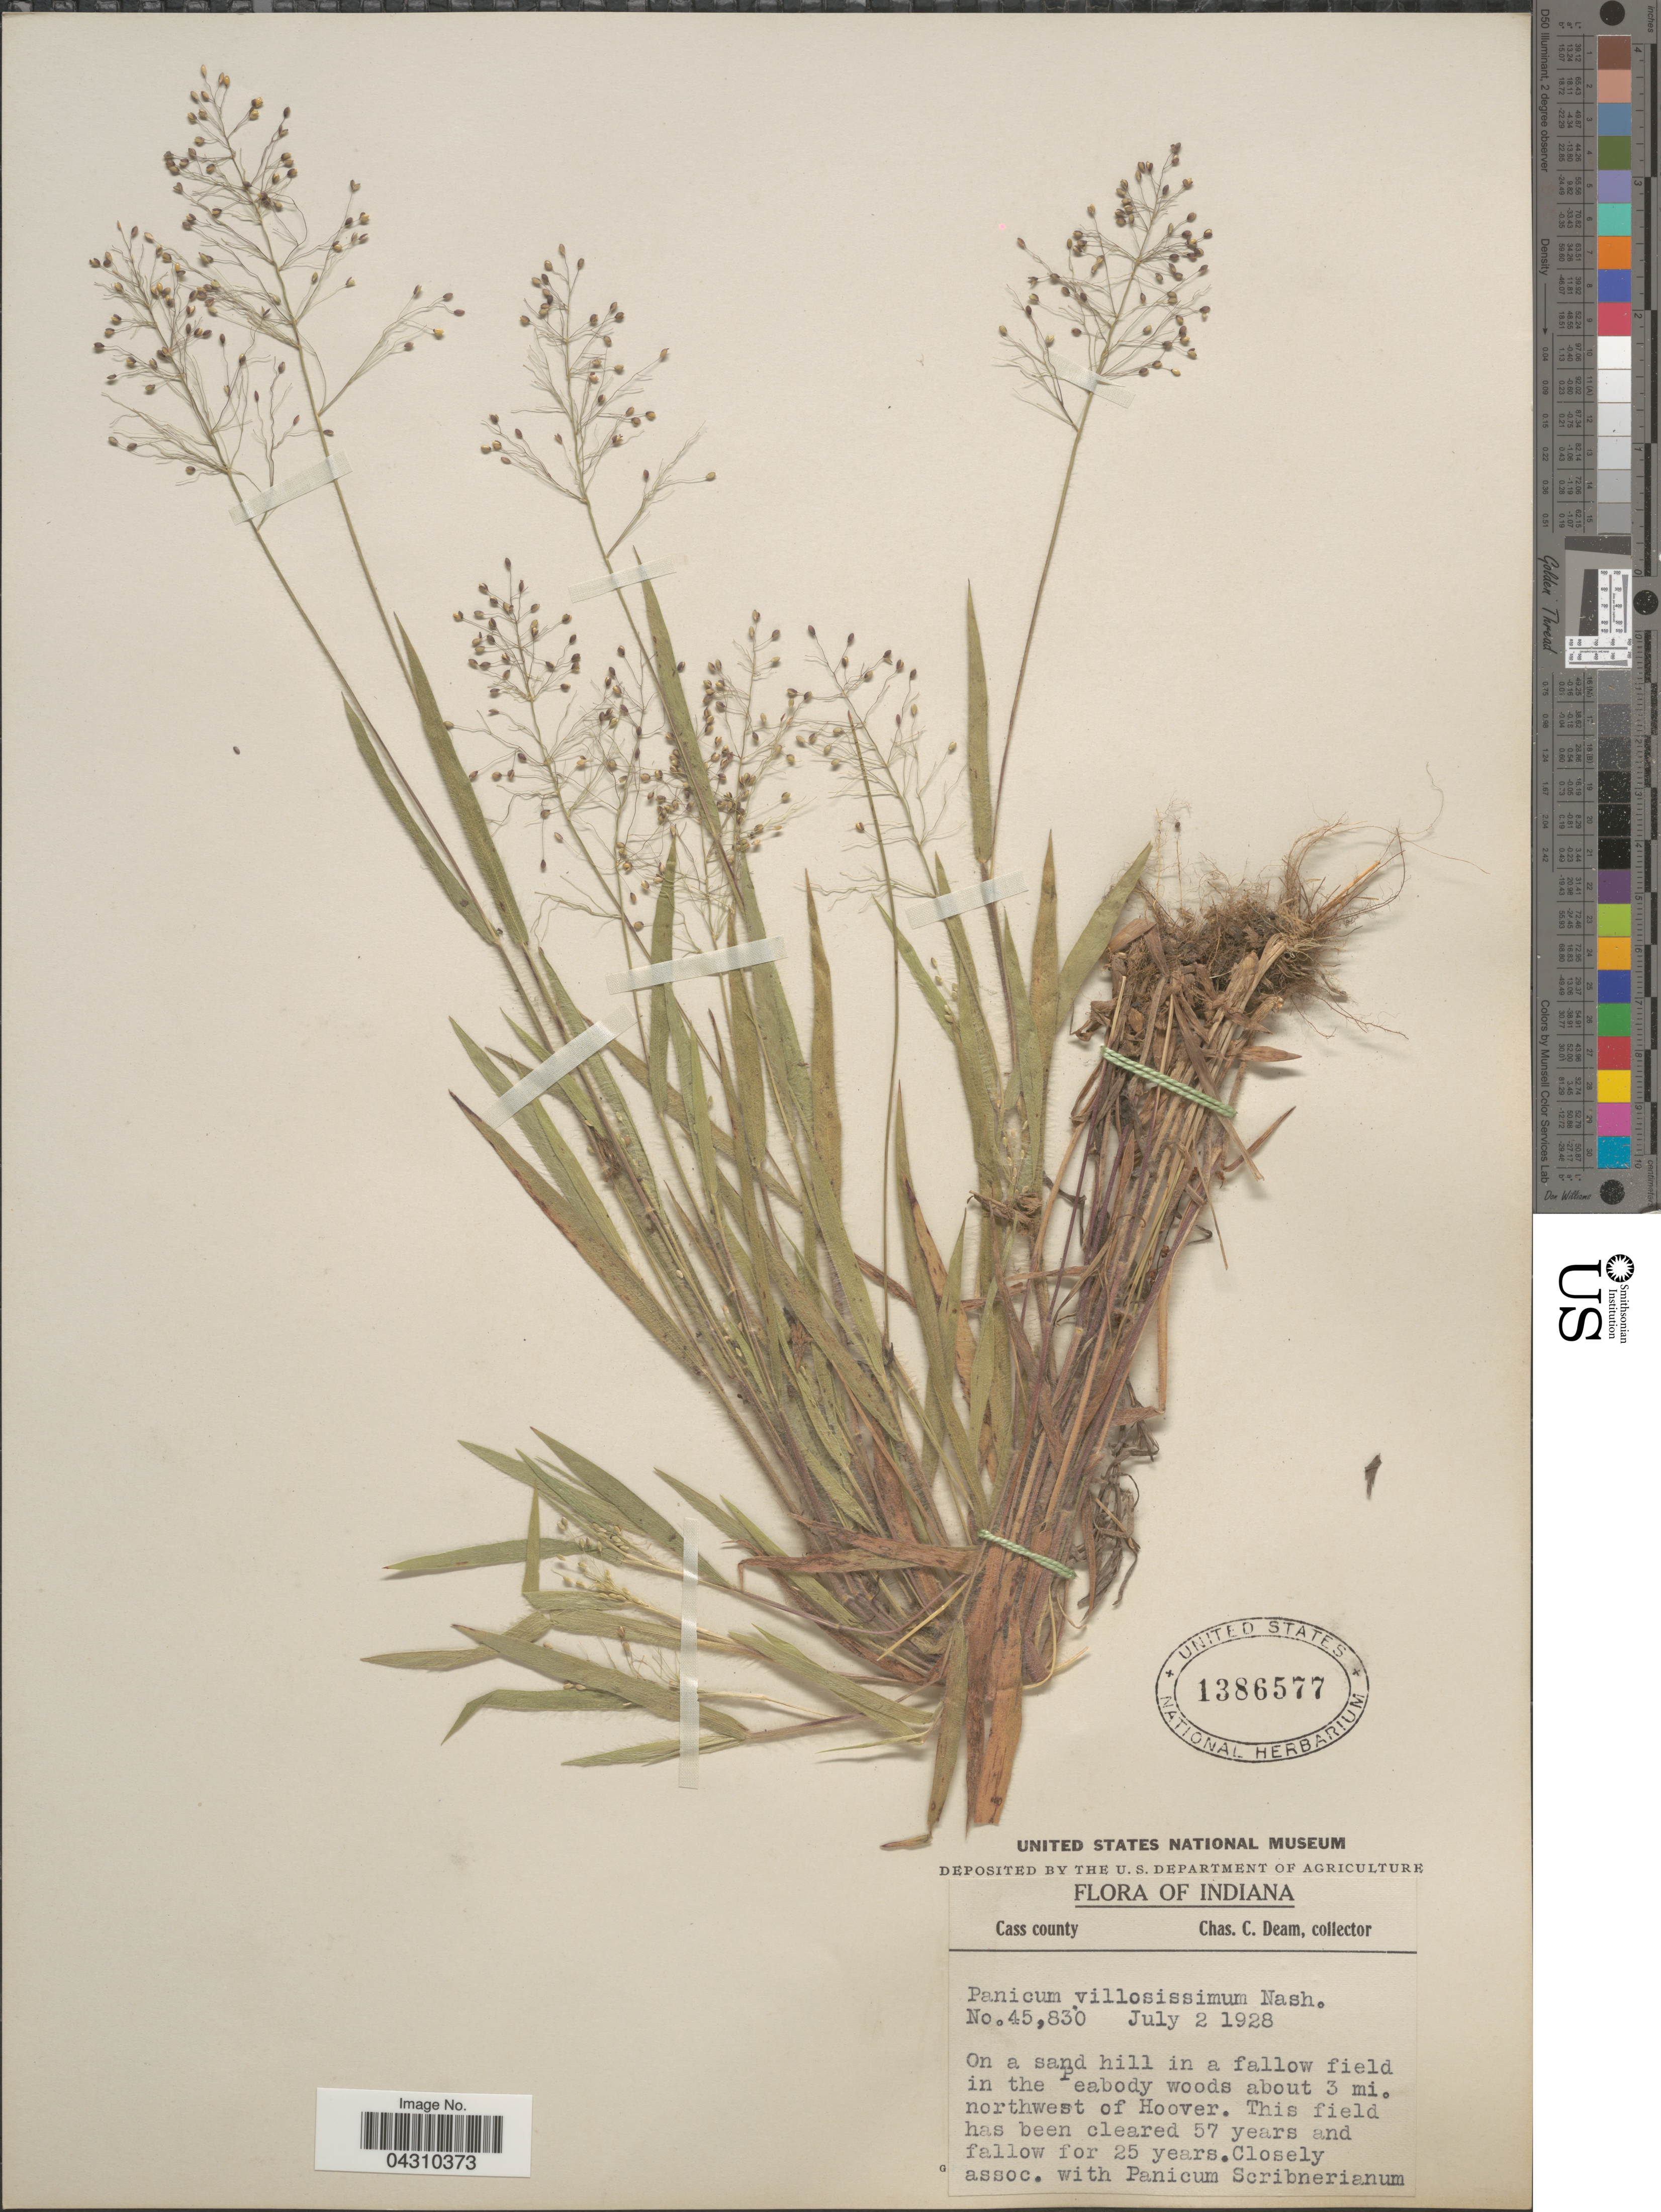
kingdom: Plantae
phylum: Tracheophyta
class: Liliopsida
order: Poales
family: Poaceae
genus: Dichanthelium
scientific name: Dichanthelium acuminatum var. acuminatum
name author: (Sw.) Gould & C.A. Clark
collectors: C. C. Deam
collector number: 45830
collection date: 1928-07-02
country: United States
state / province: Indiana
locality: Cass county. On a sand hill in a fallow field in the Peabody woods about 3 mi. northwest of Hoover.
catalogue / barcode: US 1386577